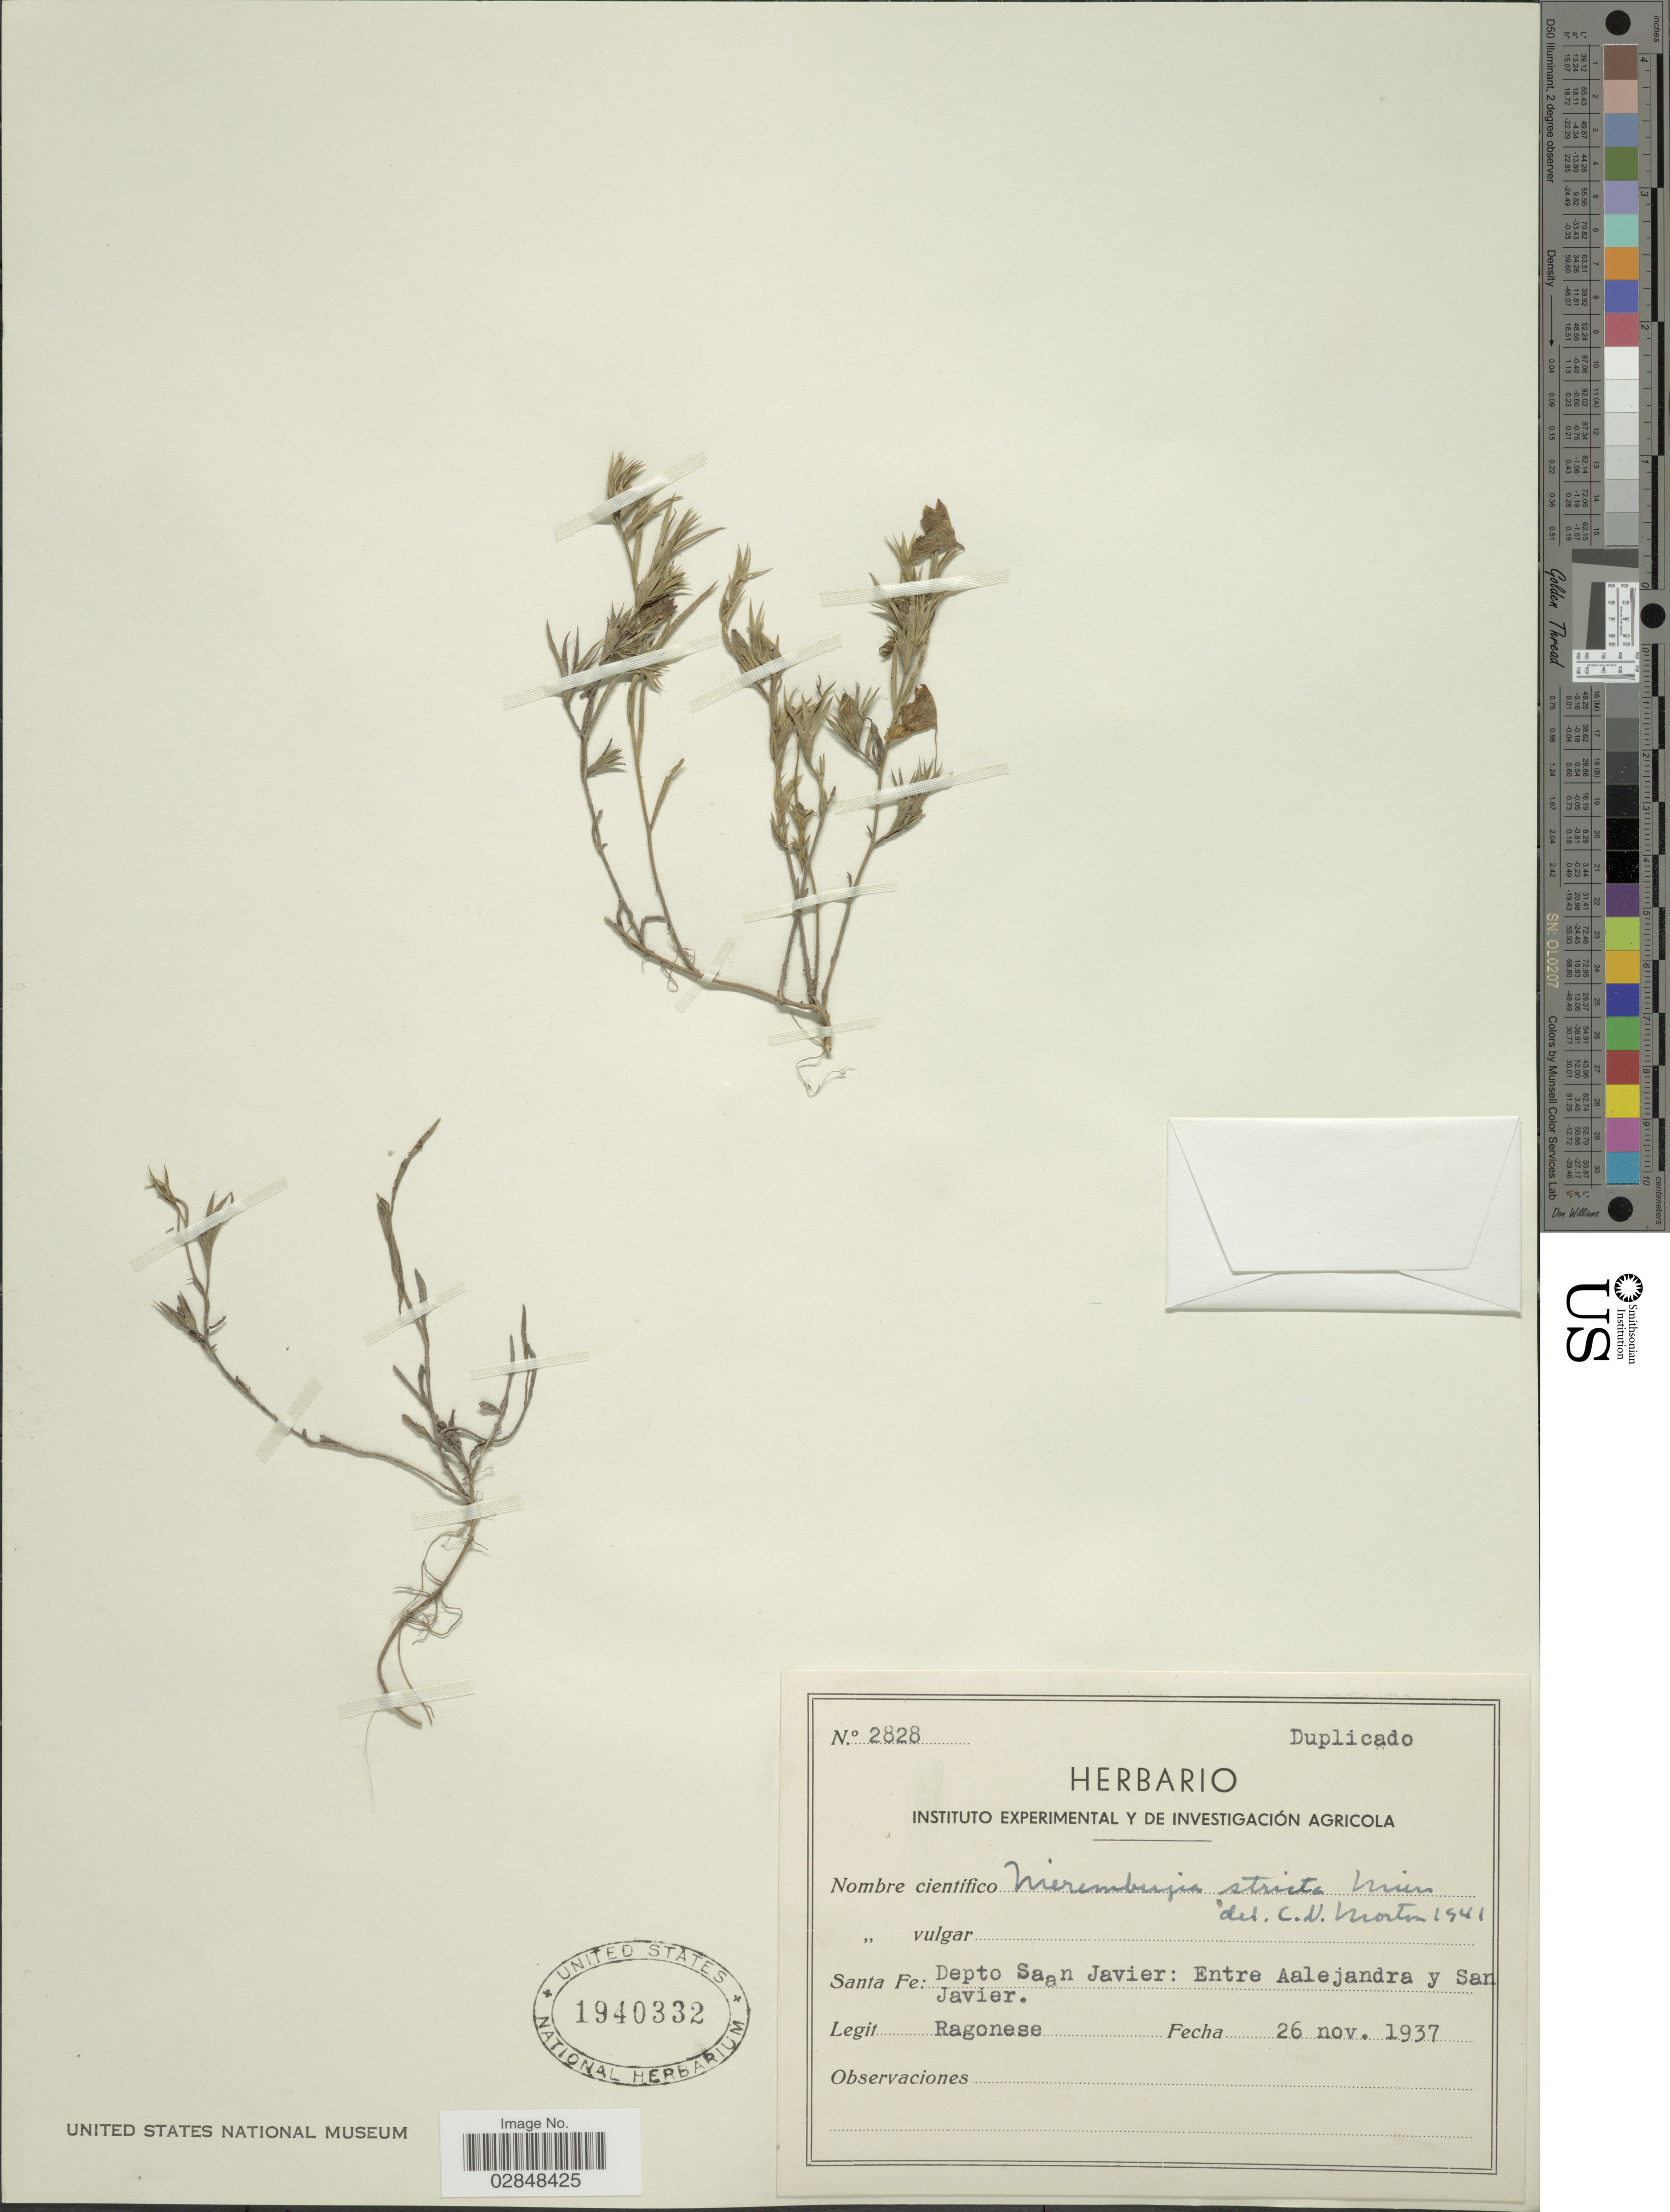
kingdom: Plantae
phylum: Tracheophyta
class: Magnoliopsida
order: Solanales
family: Solanaceae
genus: Nierembergia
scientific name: Nierembergia stricta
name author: Miers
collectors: Ragonese, --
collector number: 2828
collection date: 1937-11-26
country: Argentina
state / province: Santa Fe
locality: Depto Saan Javier: Entre Aalejandra y San Javier.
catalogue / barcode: US 1940332